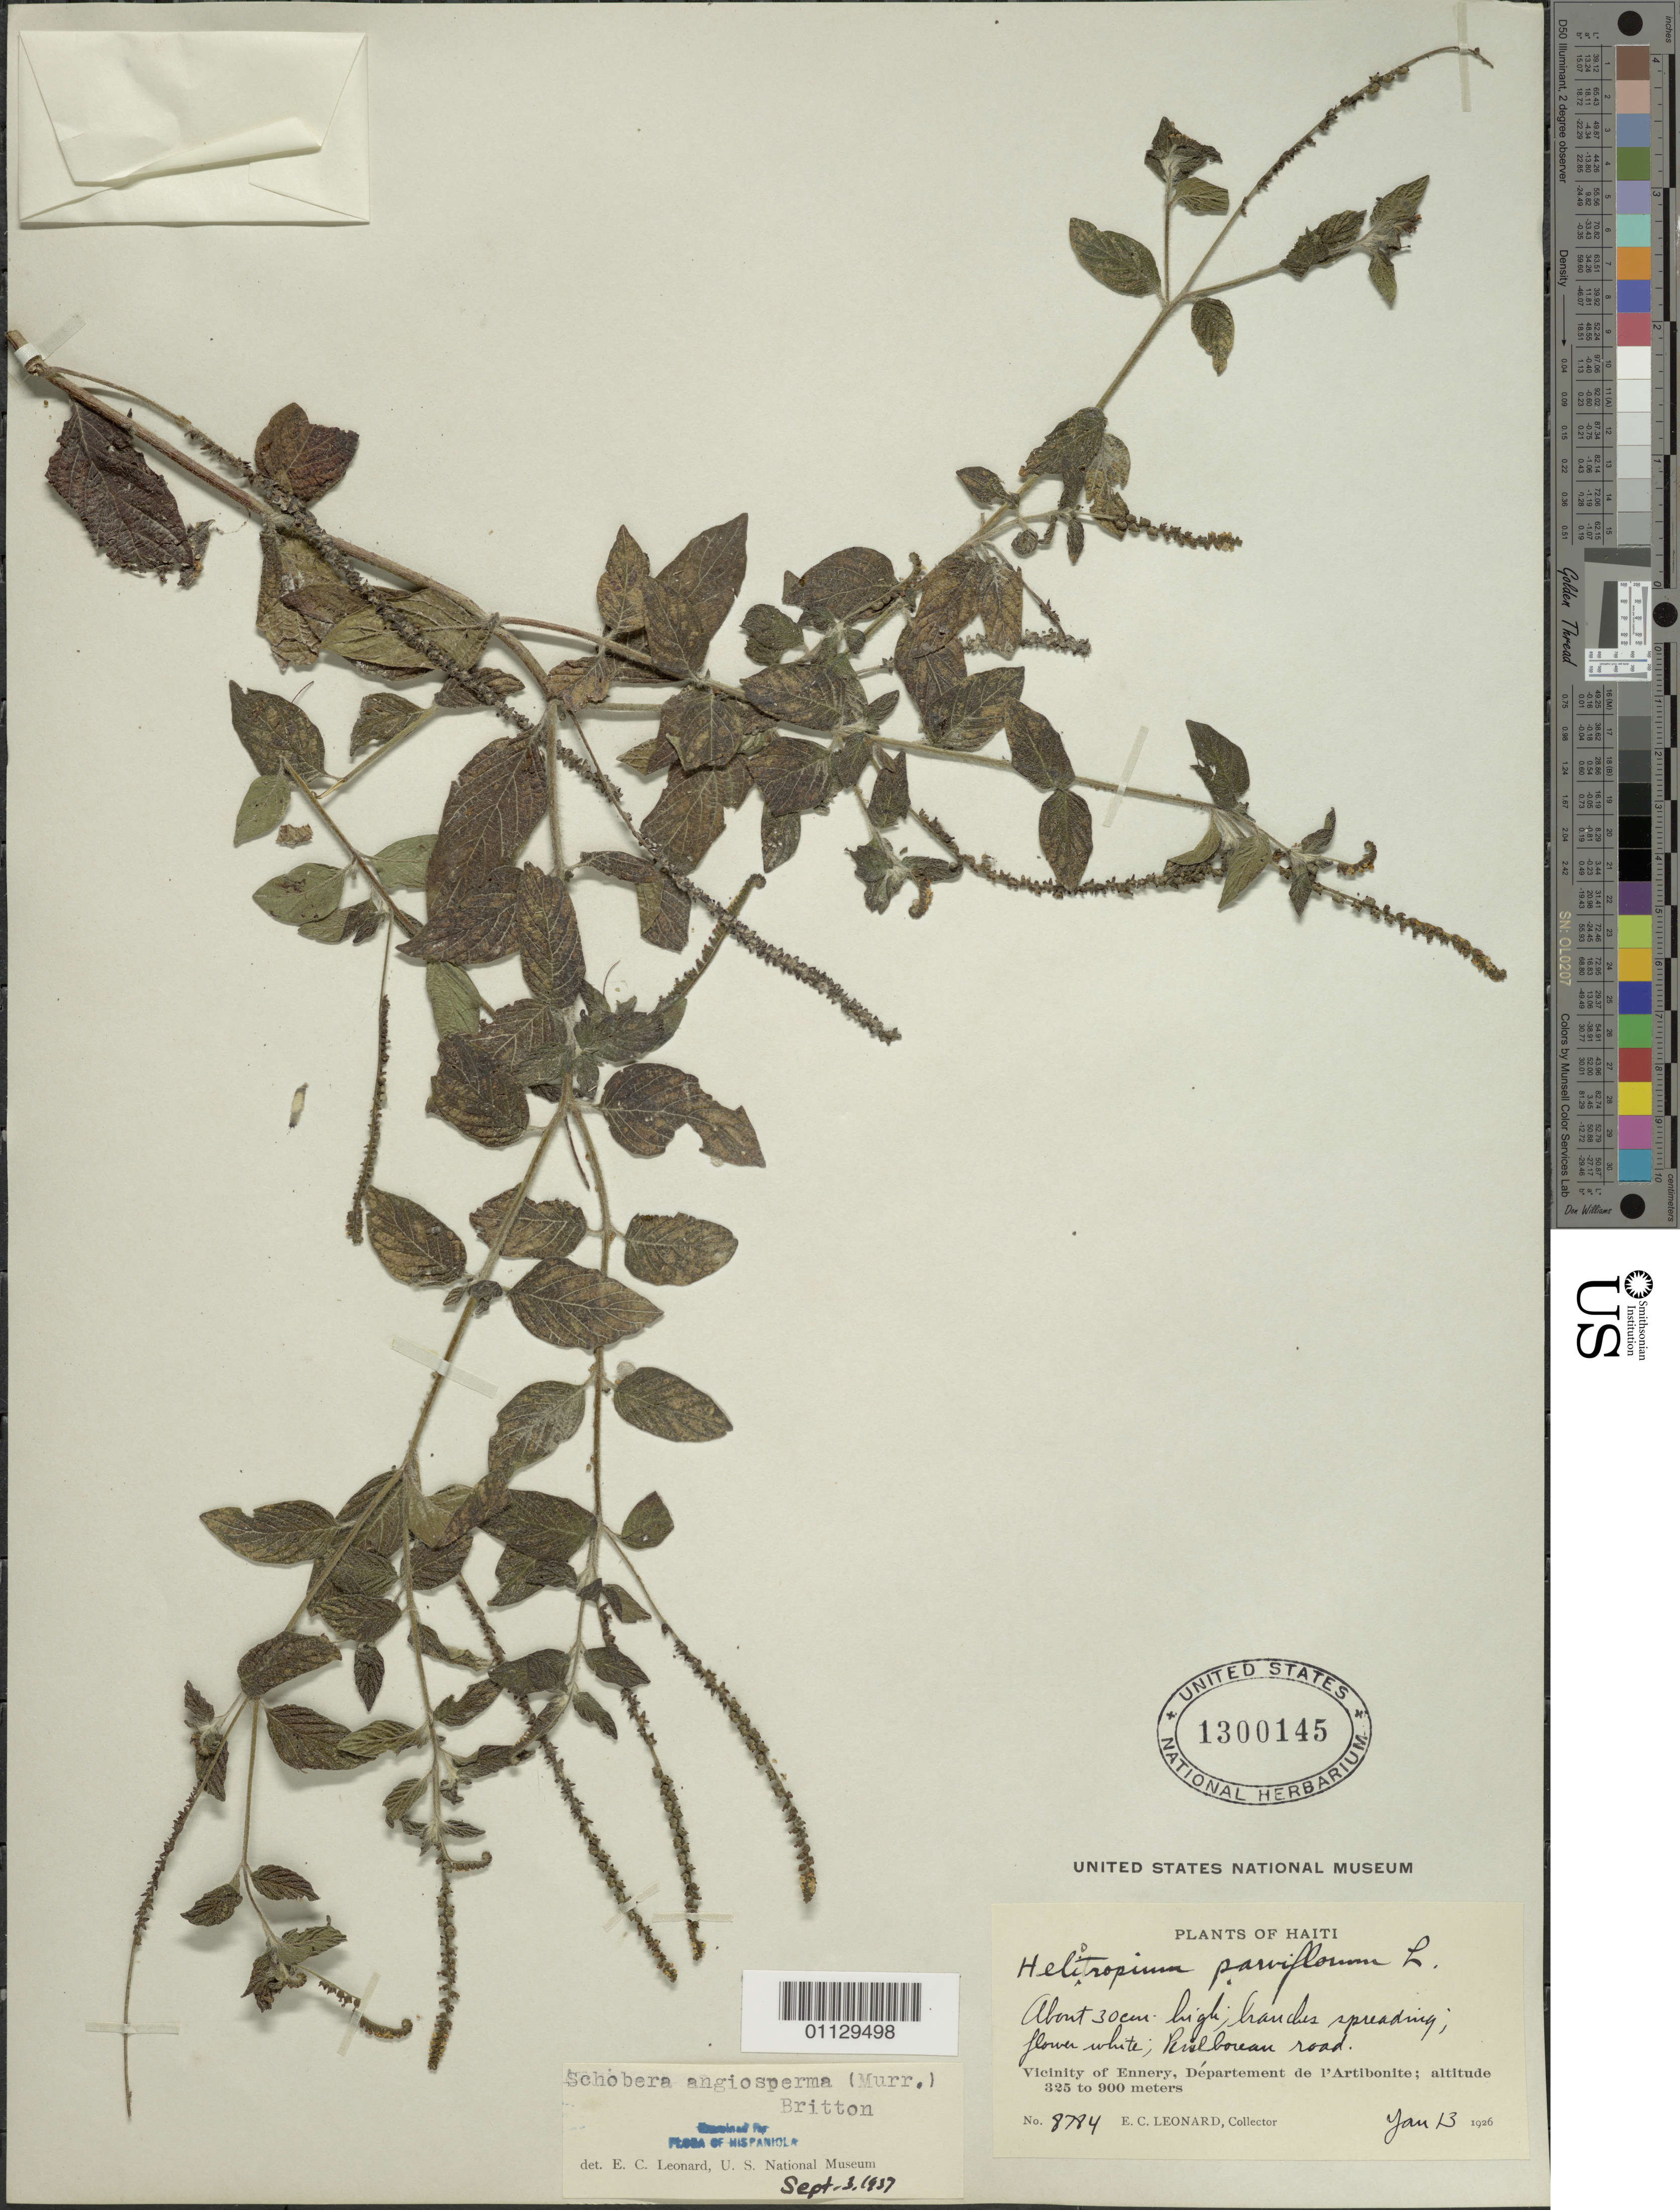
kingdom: Plantae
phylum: Tracheophyta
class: Magnoliopsida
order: Boraginales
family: Heliotropiaceae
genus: Schobera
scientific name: Schobera angiosperma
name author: (Murr.) Britton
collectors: E. C. Leonard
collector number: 8784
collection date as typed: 13 Jan 1926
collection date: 1926-01-13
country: Haiti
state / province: Artibonite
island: Hispaniola I.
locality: Vicinity of Ennery, Perilloean road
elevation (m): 325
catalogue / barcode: US 1300145